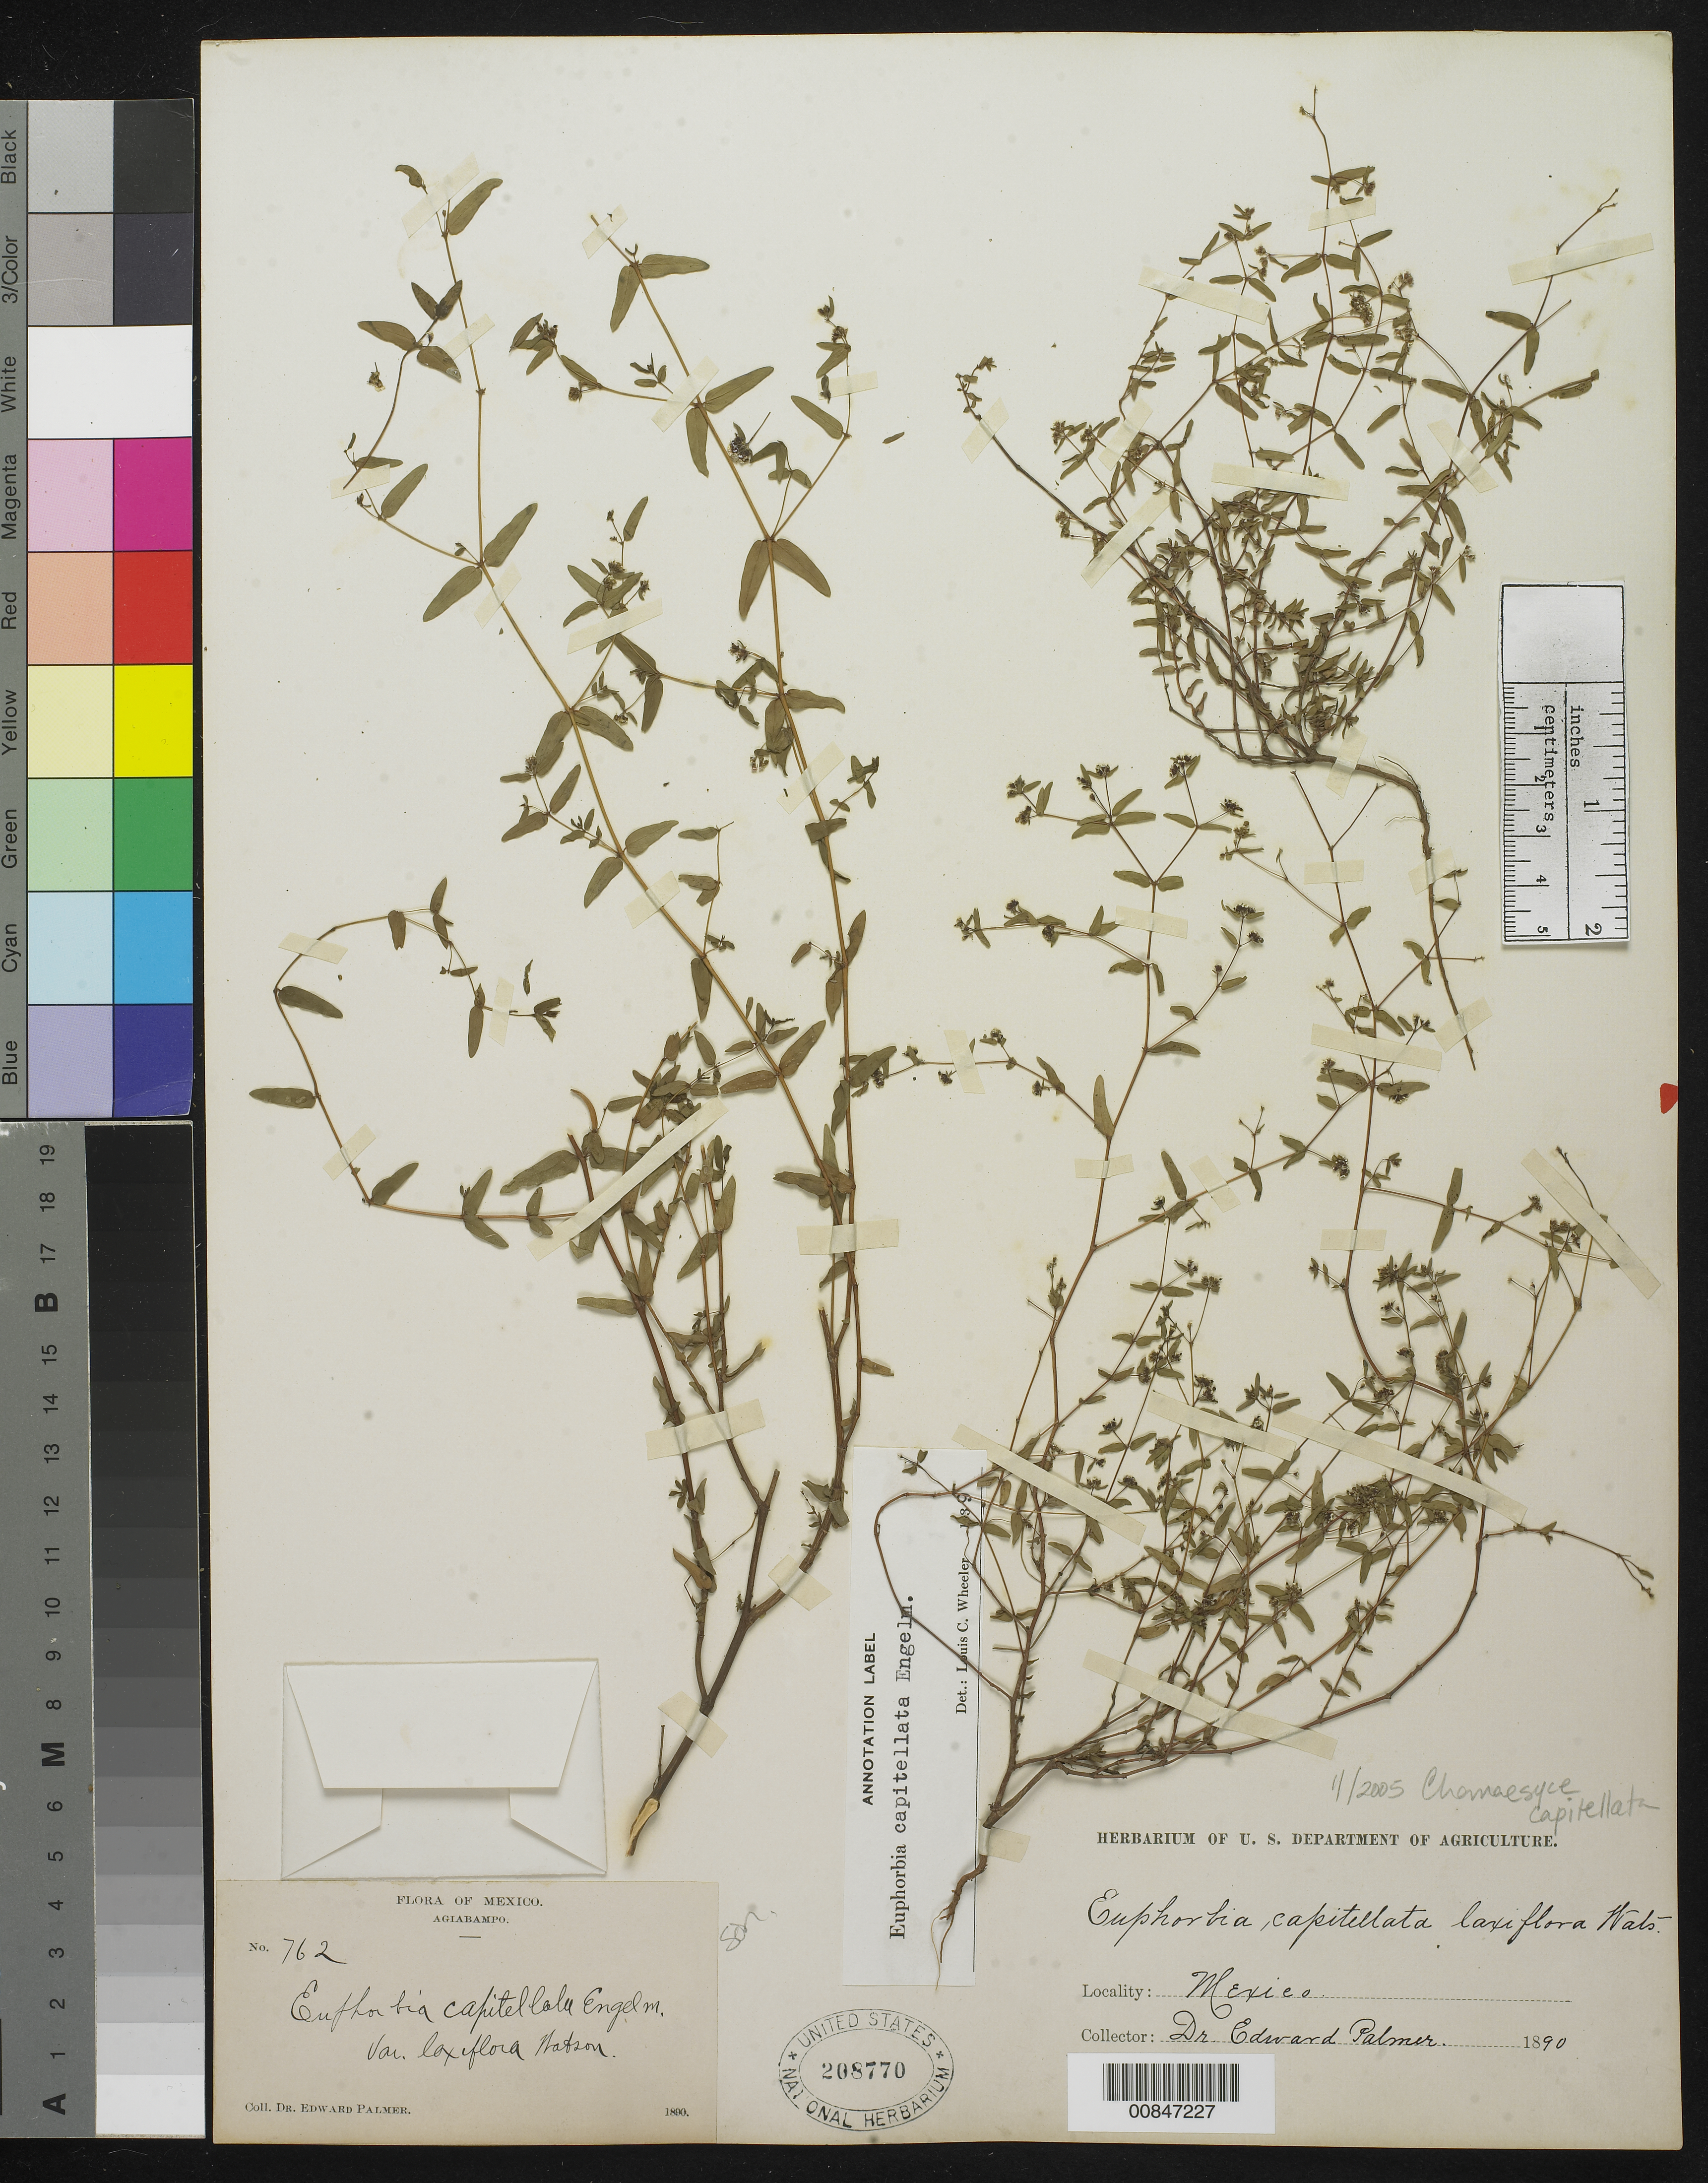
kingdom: Plantae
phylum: Tracheophyta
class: Magnoliopsida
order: Malpighiales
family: Euphorbiaceae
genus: Euphorbia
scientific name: Euphorbia capitellata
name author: Engelm. in Emory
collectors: E. Palmer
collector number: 762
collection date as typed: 1890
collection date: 1890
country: Mexico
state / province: Sonora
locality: Agiabampo, Sonora.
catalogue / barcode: US 208770